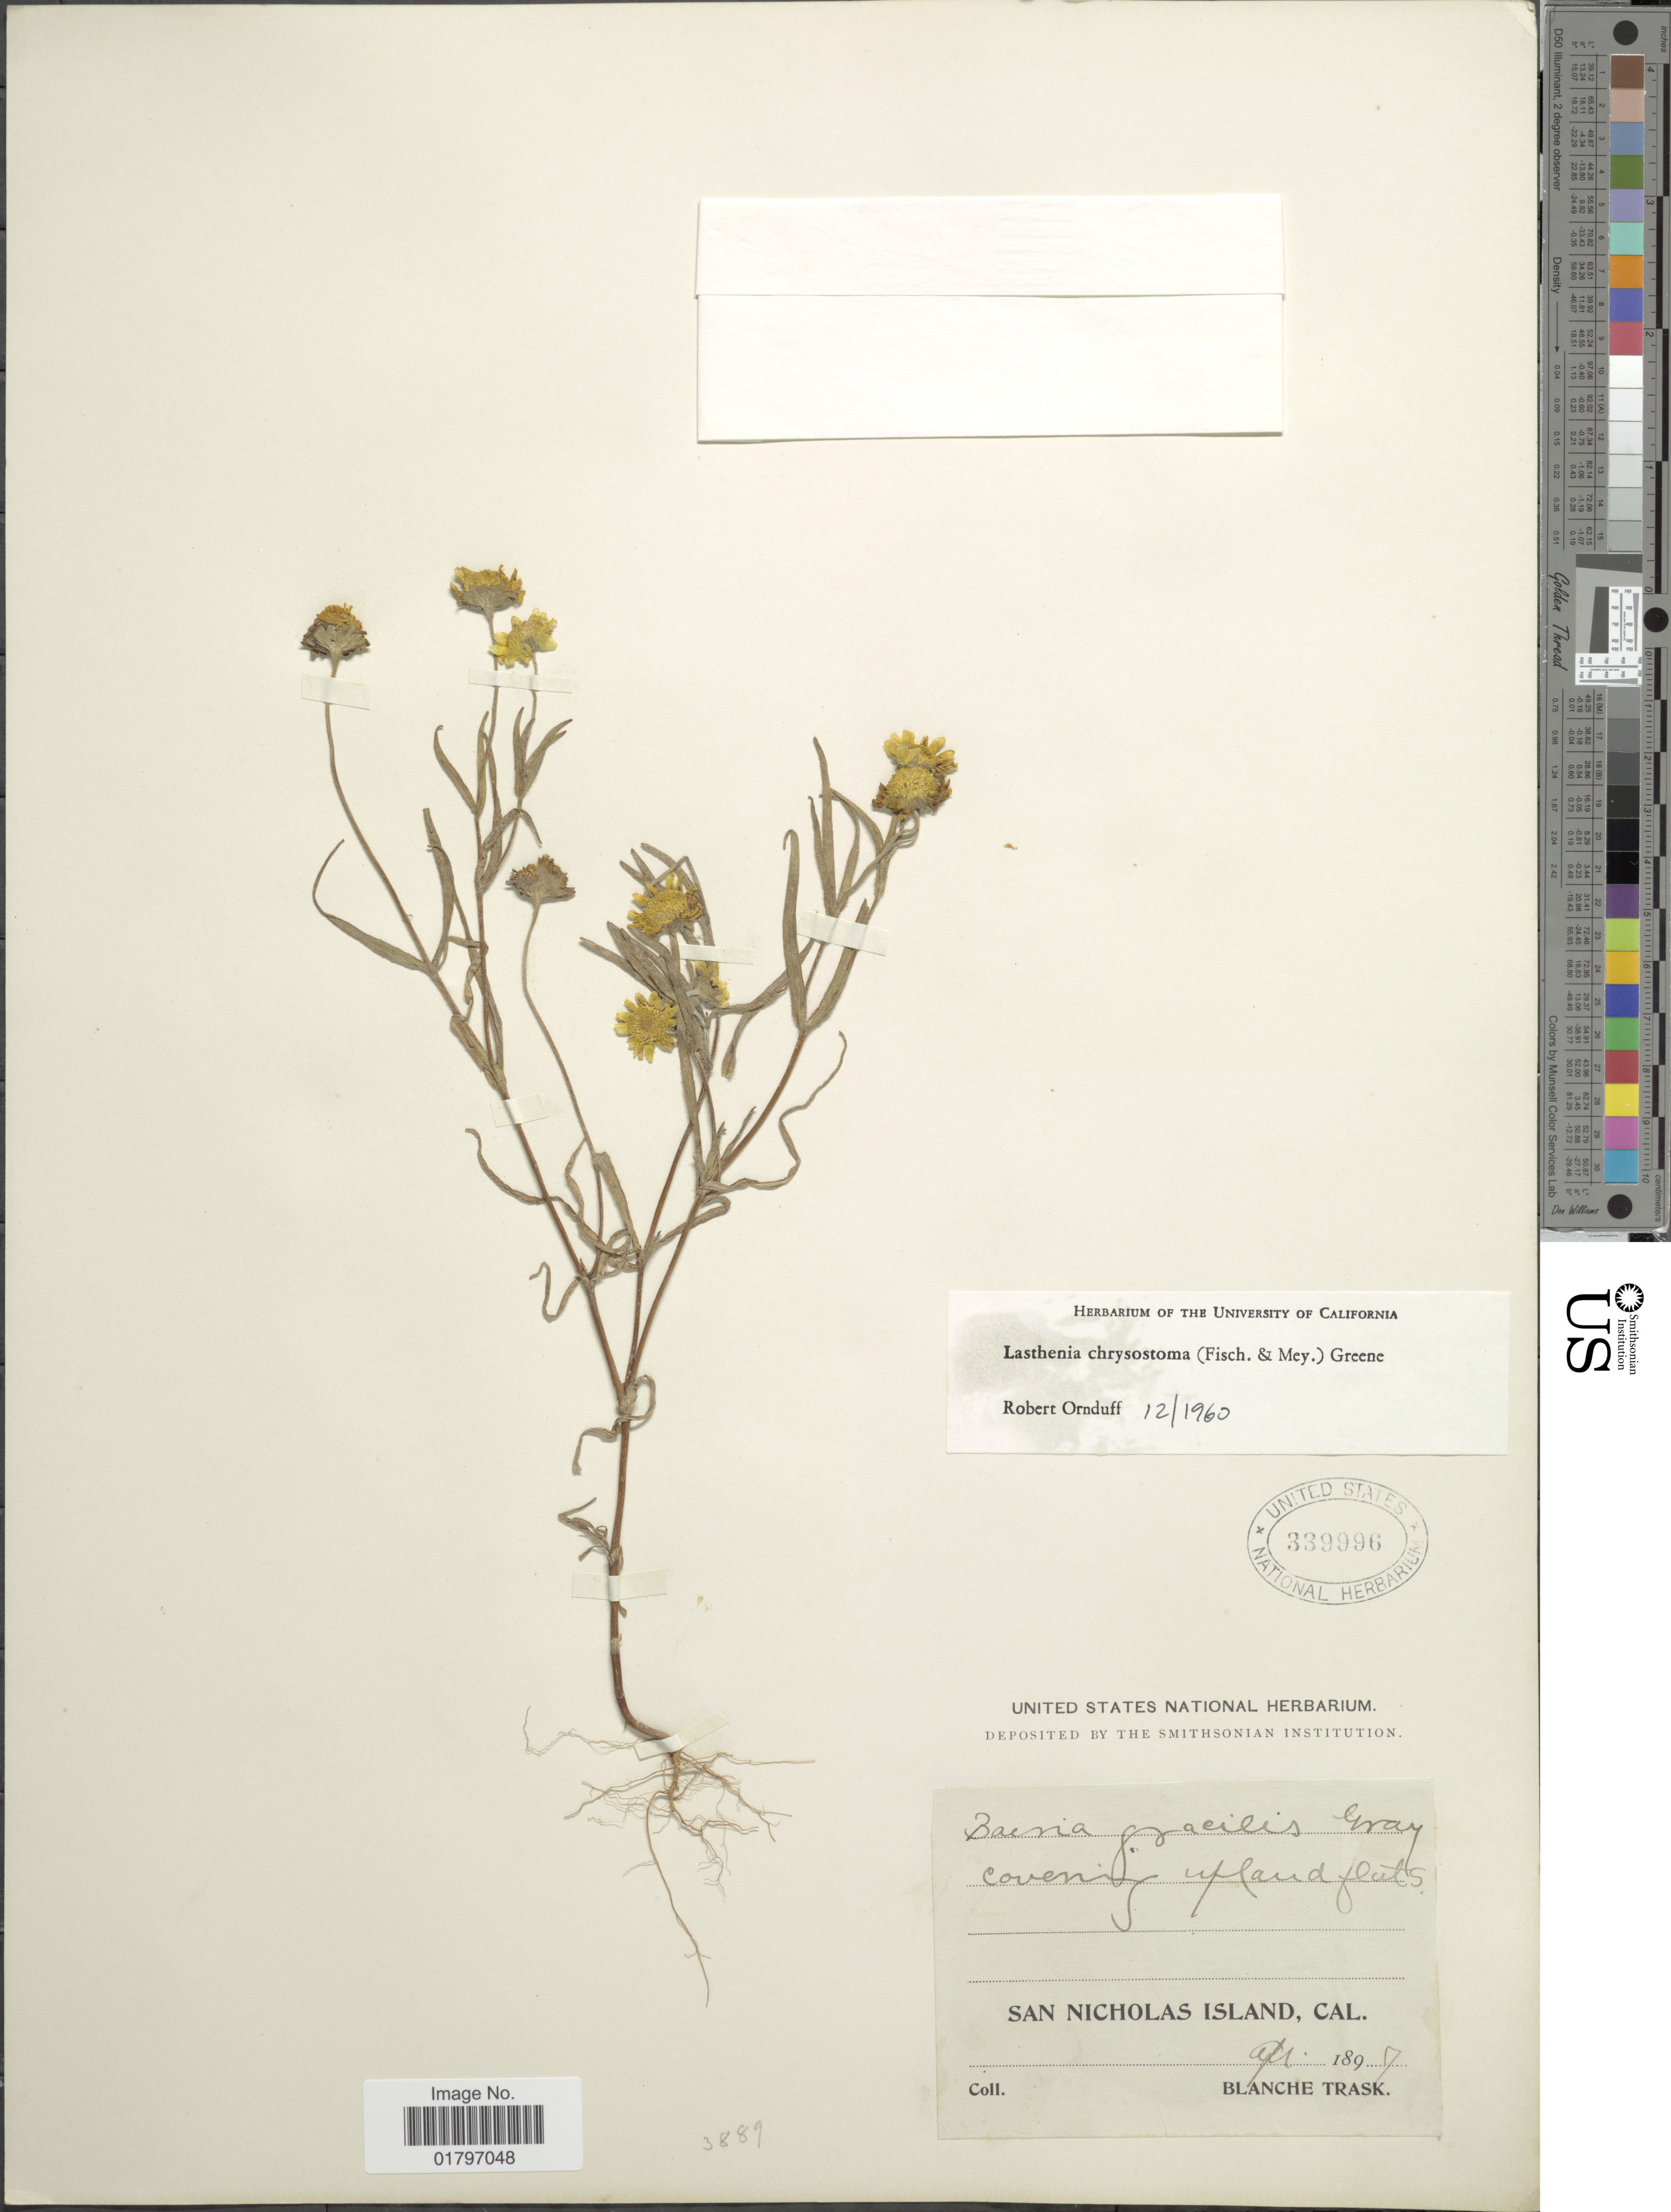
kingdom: Plantae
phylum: Tracheophyta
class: Magnoliopsida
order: Asterales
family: Asteraceae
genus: Lasthenia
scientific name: Lasthenia chrysostoma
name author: (Fisch. & C.A. Mey.) Greene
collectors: B. Trask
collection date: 1897-04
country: United States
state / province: California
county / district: Ventura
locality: San Nicholas Island, Cal.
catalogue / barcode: US 339996